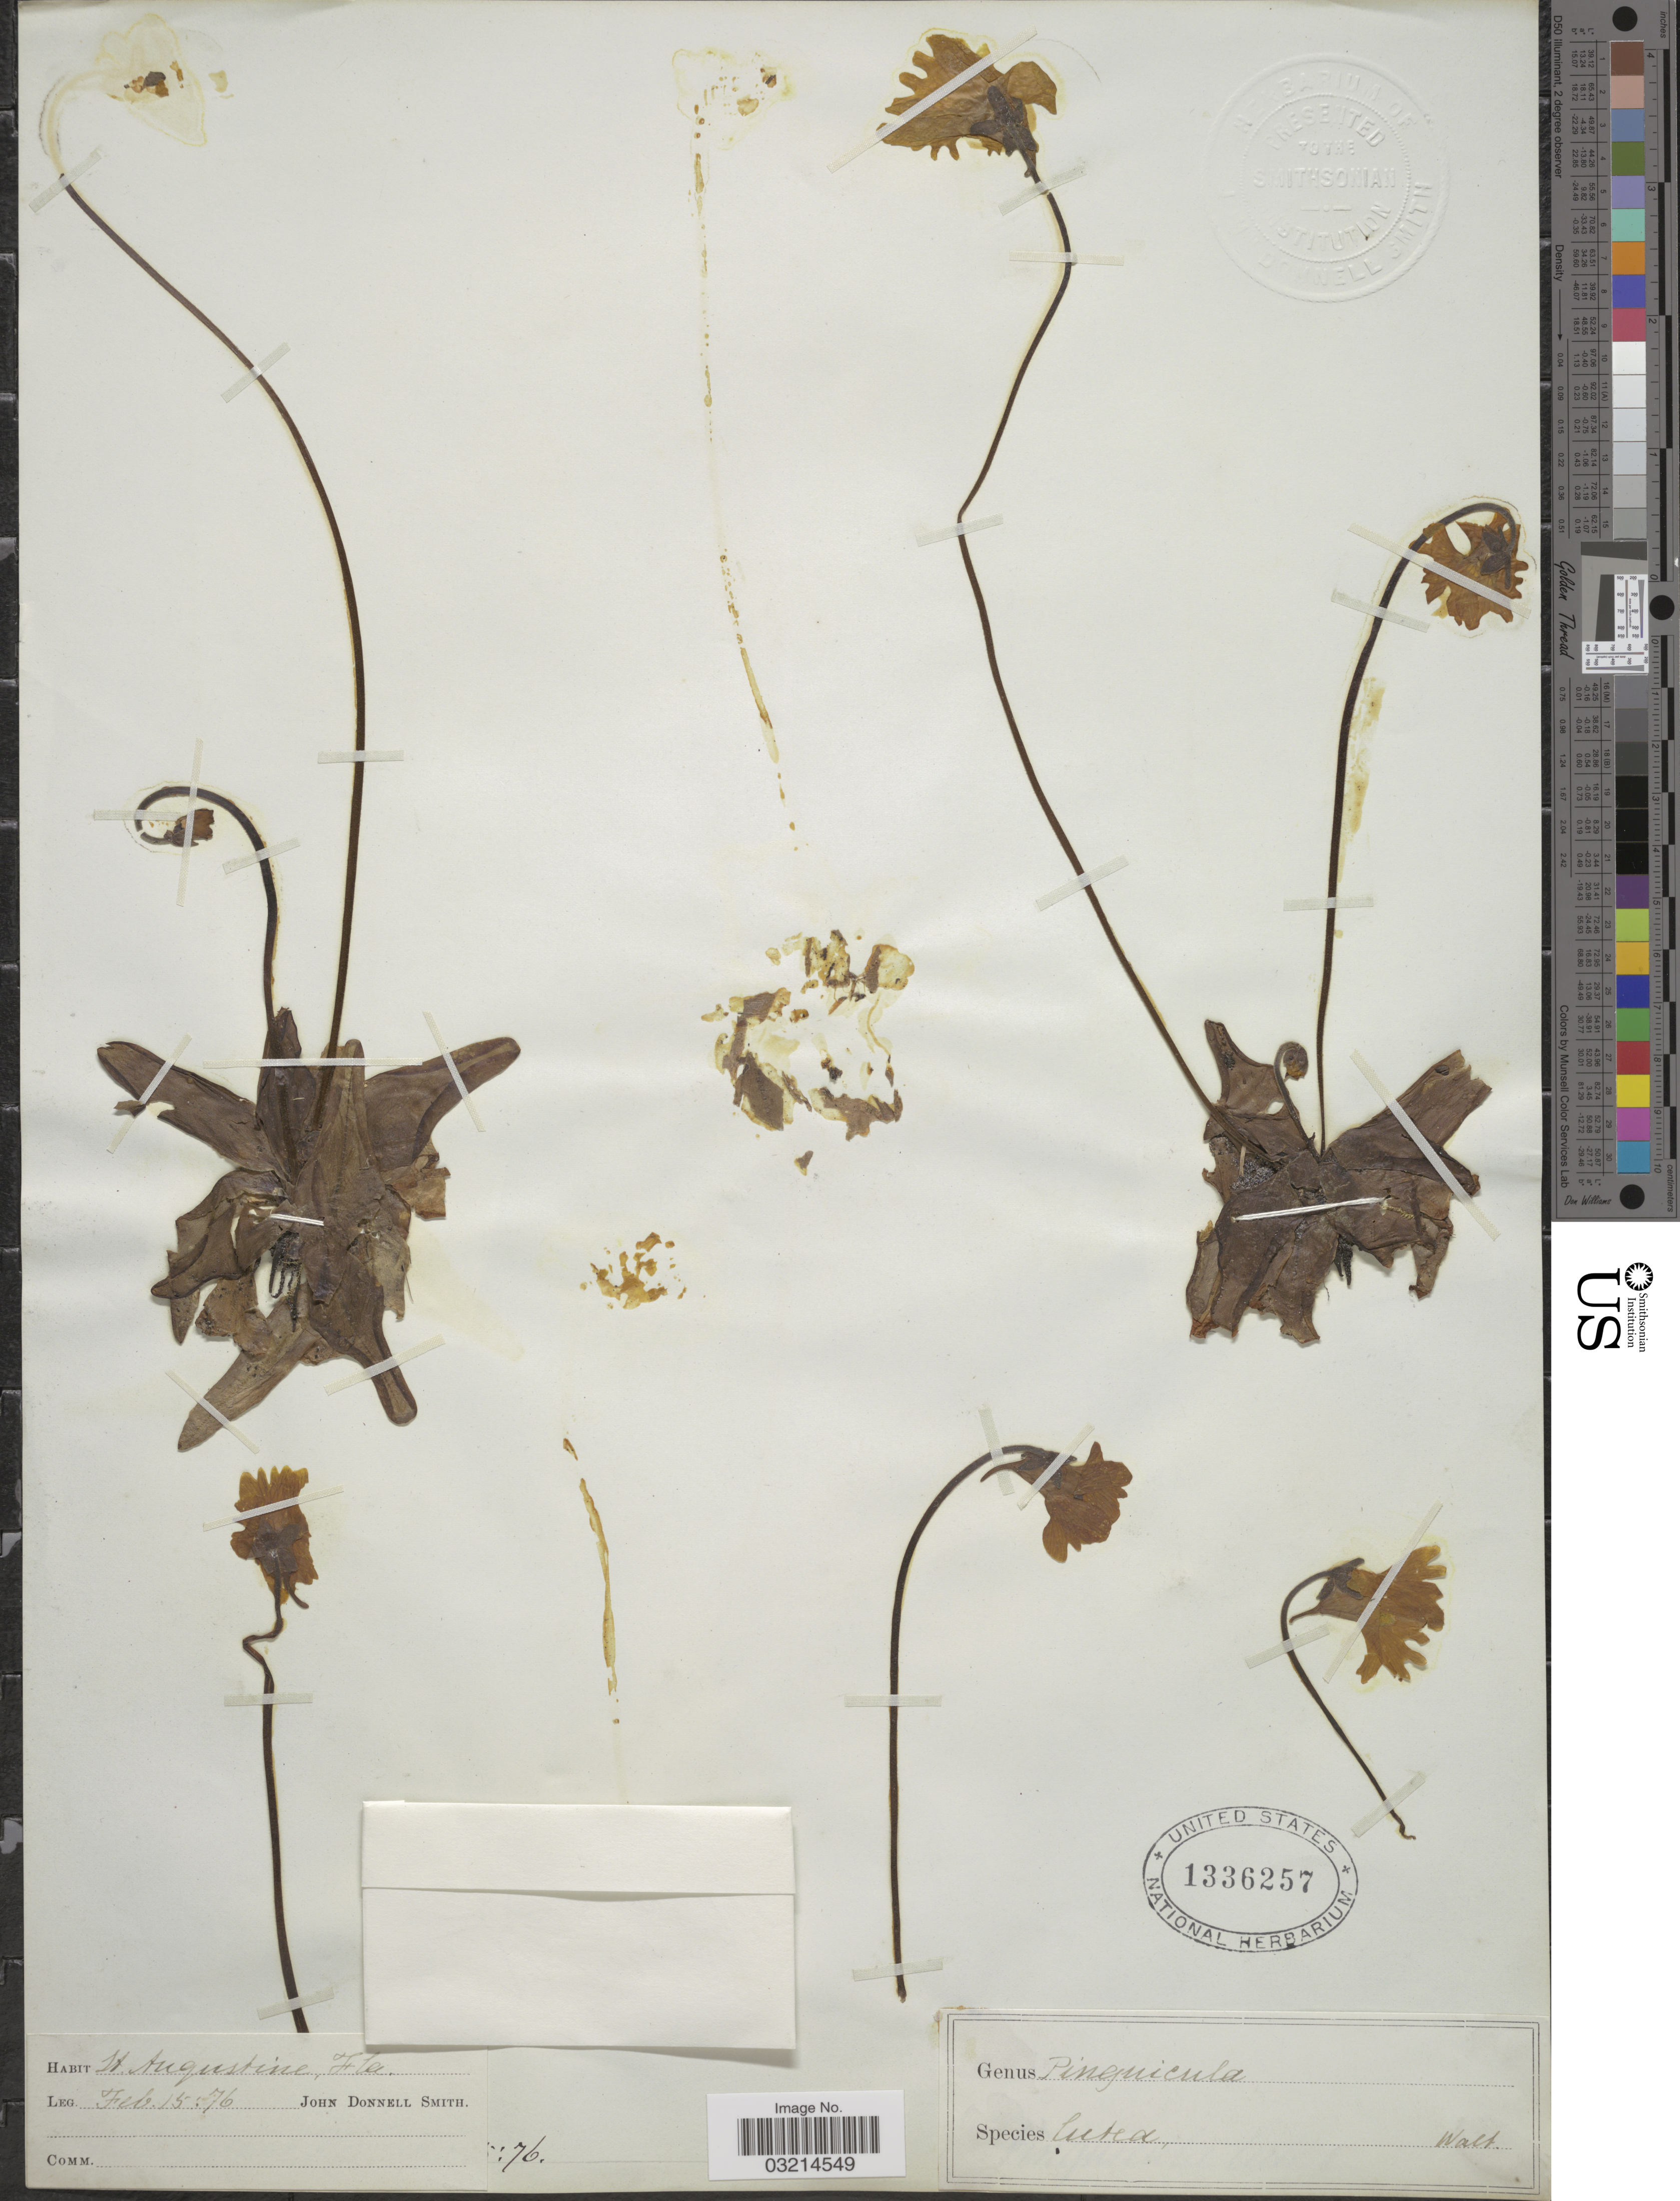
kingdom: Plantae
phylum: Tracheophyta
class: Magnoliopsida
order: Lamiales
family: Lentibulariaceae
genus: Pinguicula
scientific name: Pinguicula lutea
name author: Walter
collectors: J. Donnell Smith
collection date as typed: Transcribed d/m/y: 15/2/76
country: United States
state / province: Florida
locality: St. Augustine.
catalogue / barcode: US 1336257